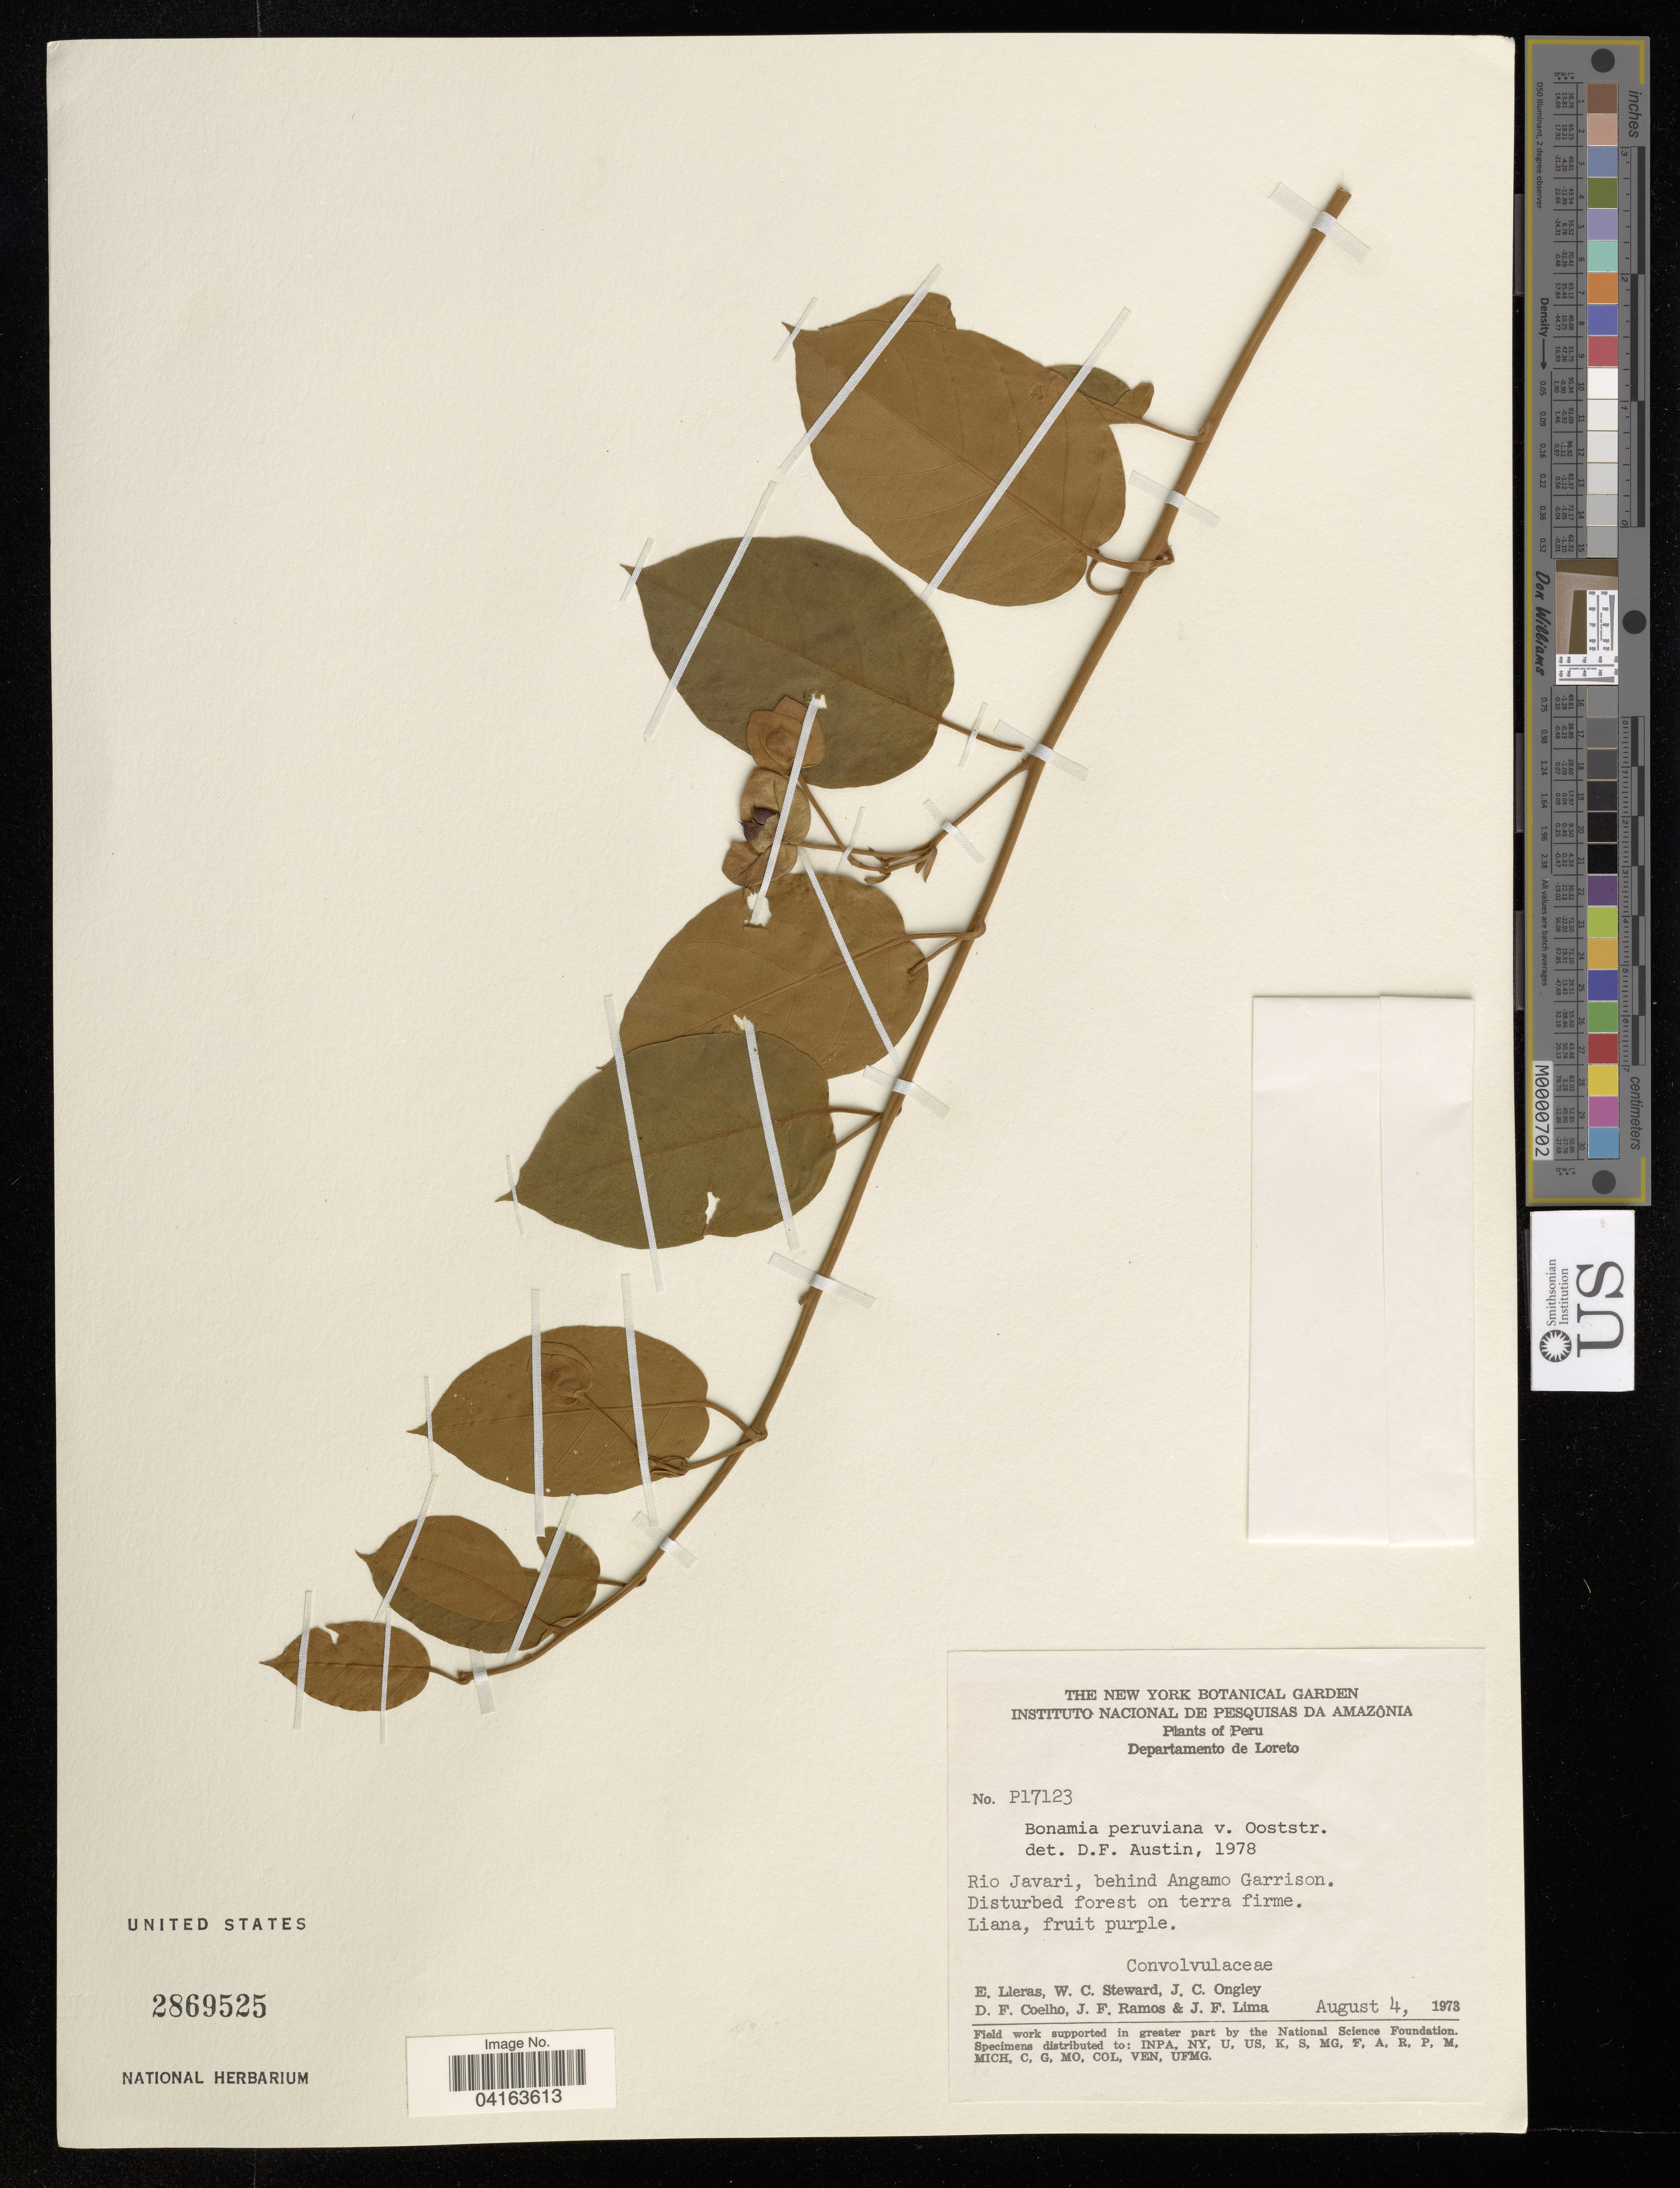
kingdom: Plantae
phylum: Tracheophyta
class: Magnoliopsida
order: Solanales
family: Convolvulaceae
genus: Bonamia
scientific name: Bonamia peruviana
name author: Ooststr.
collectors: E. Lleras, W. C. Steward, J. C. Ongley, D. F. Coêlho & et al.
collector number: P17123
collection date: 1973-08-04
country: Peru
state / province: Loreto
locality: Rio Javari, behind Angamo Garrison.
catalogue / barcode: US 2869525